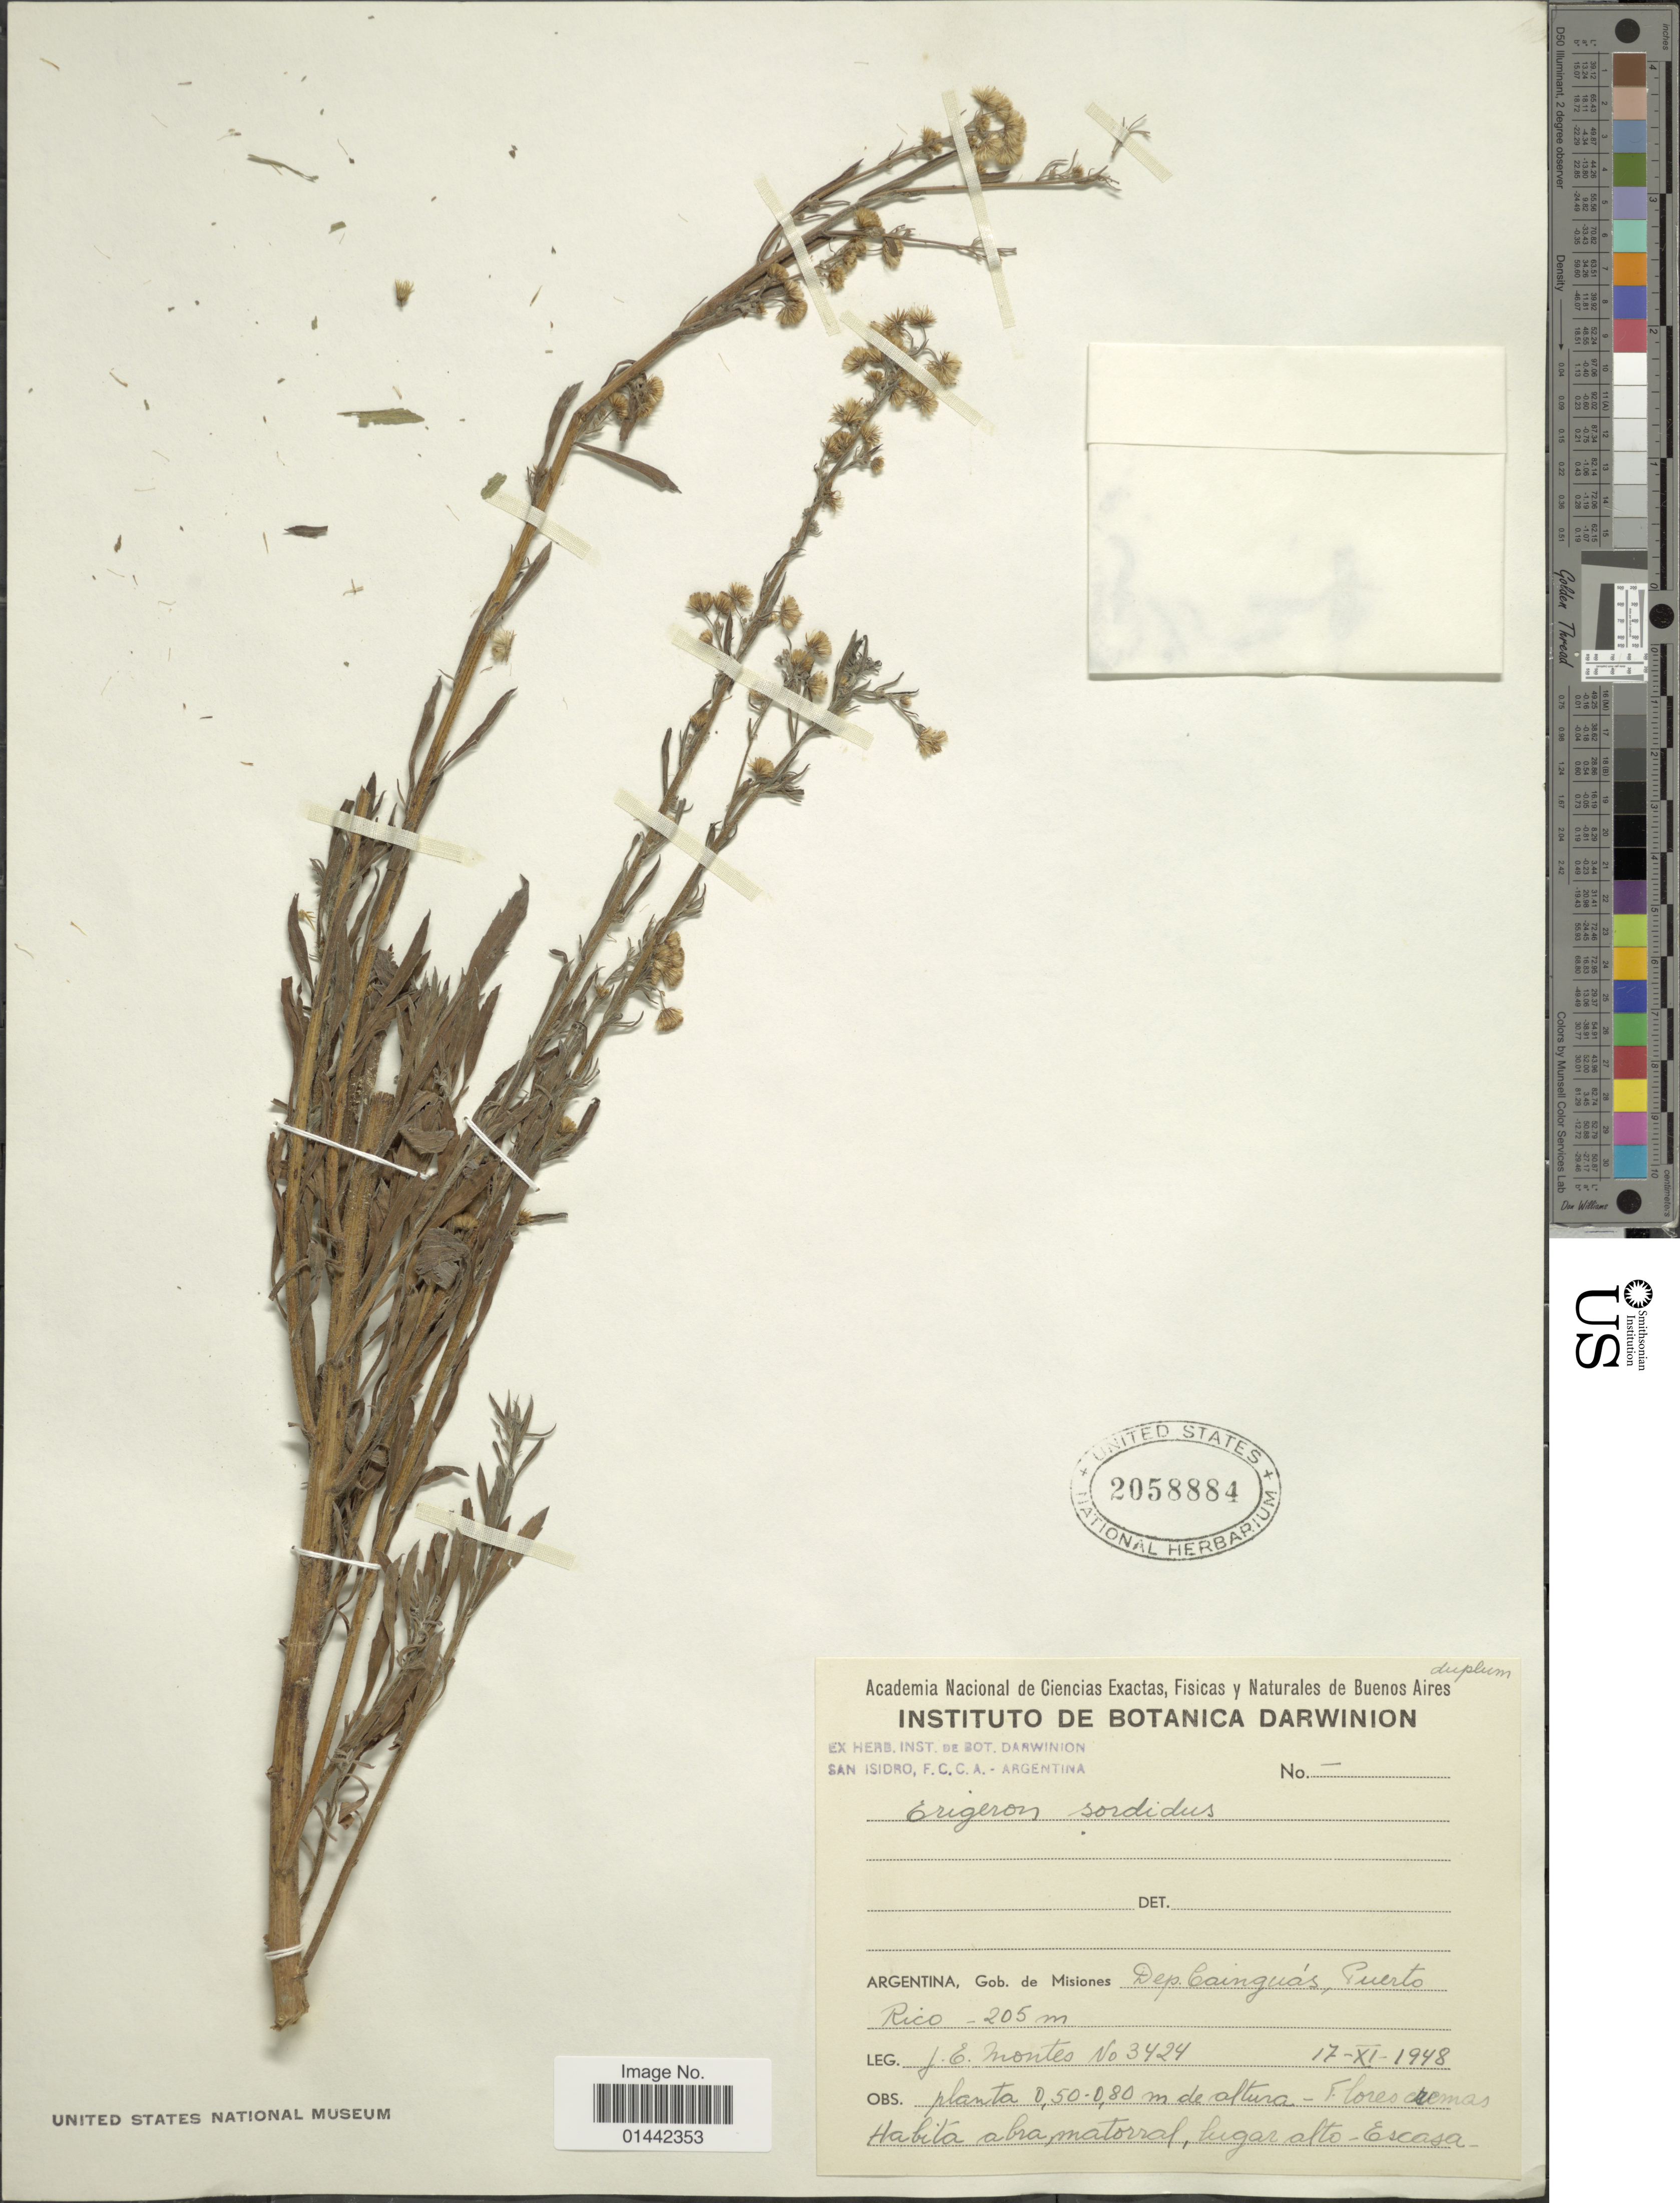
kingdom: Plantae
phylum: Tracheophyta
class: Magnoliopsida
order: Asterales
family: Asteraceae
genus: Erigeron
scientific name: Erigeron sordidus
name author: Gillies ex Hook. & Arn.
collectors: J. E. Montes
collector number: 3424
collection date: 1948-11-17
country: Argentina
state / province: Misiones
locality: Gob. de Misiones, dep. Cainguás, Puerto Rico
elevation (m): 205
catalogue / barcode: US 2058884